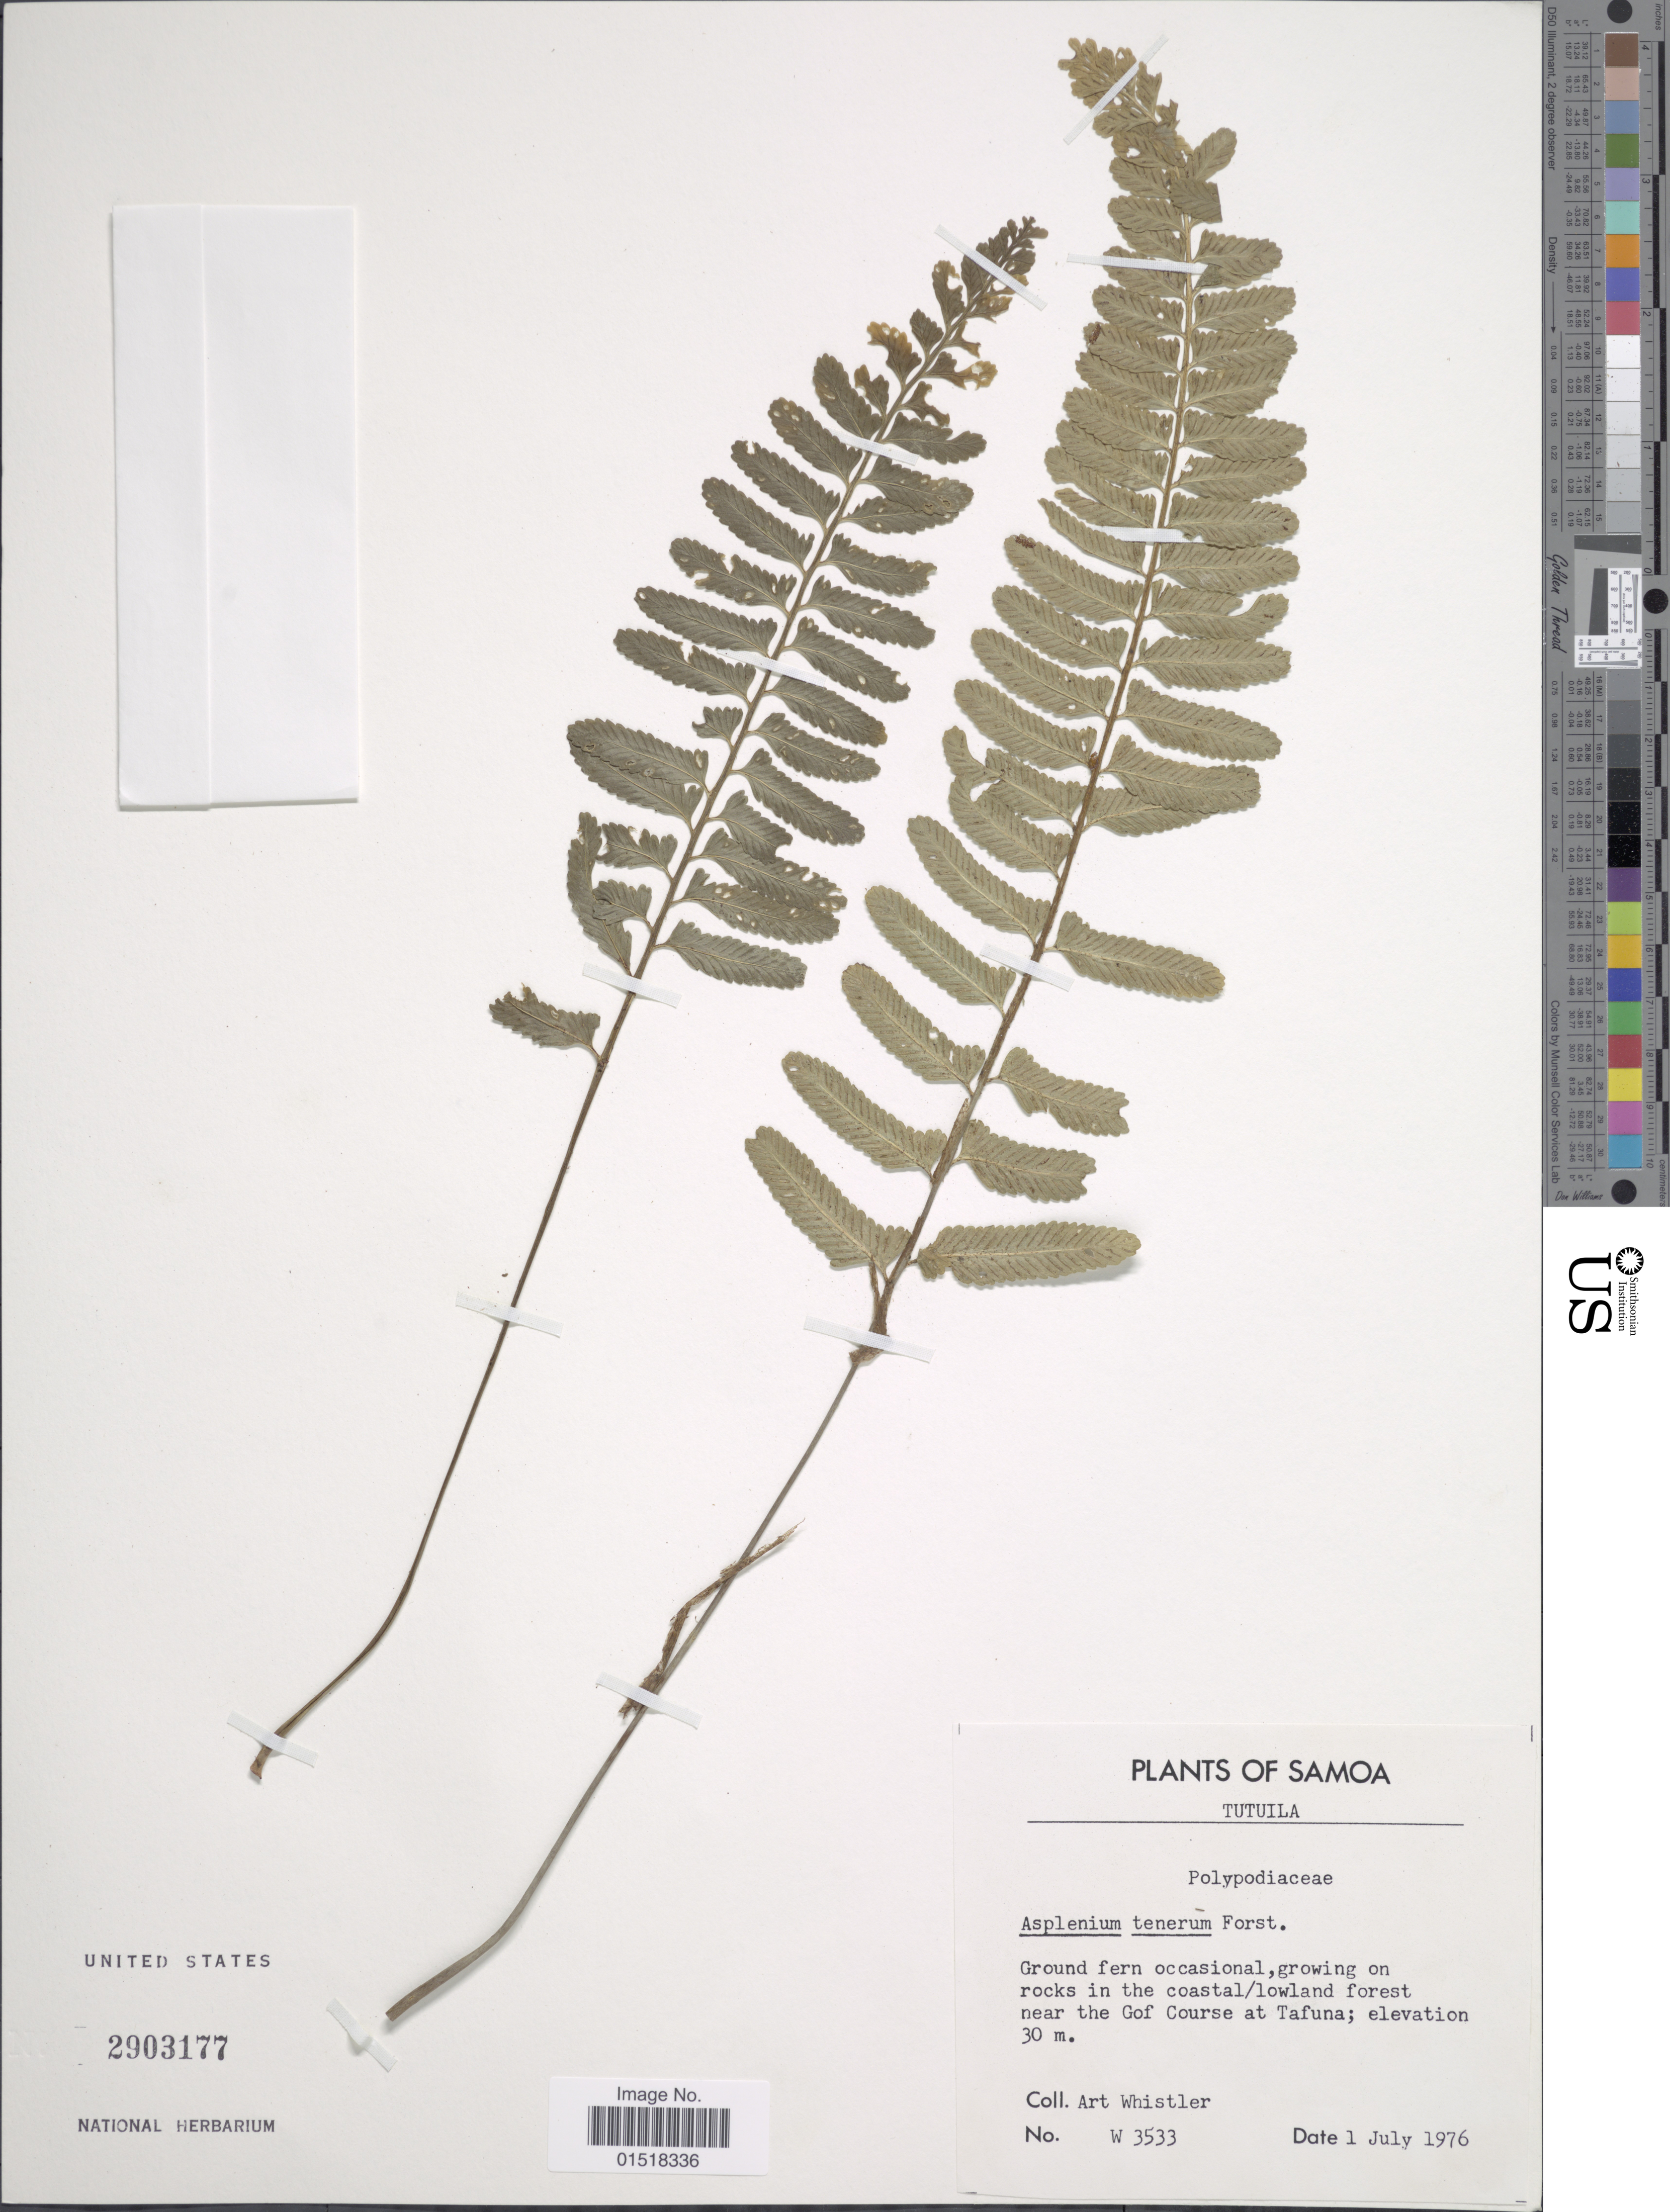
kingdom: Plantae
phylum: Tracheophyta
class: Polypodiopsida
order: Polypodiales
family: Aspleniaceae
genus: Asplenium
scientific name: Asplenium tenerum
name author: G. Forst.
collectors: A. Whistler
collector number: W 3533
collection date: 1976-07-01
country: American Samoa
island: Tutuila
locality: Tutuila. Ground fern occasional, growing on rocks in the coastal/lowland forest near the Gof Course at Tafuna.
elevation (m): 30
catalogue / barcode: US 2903177